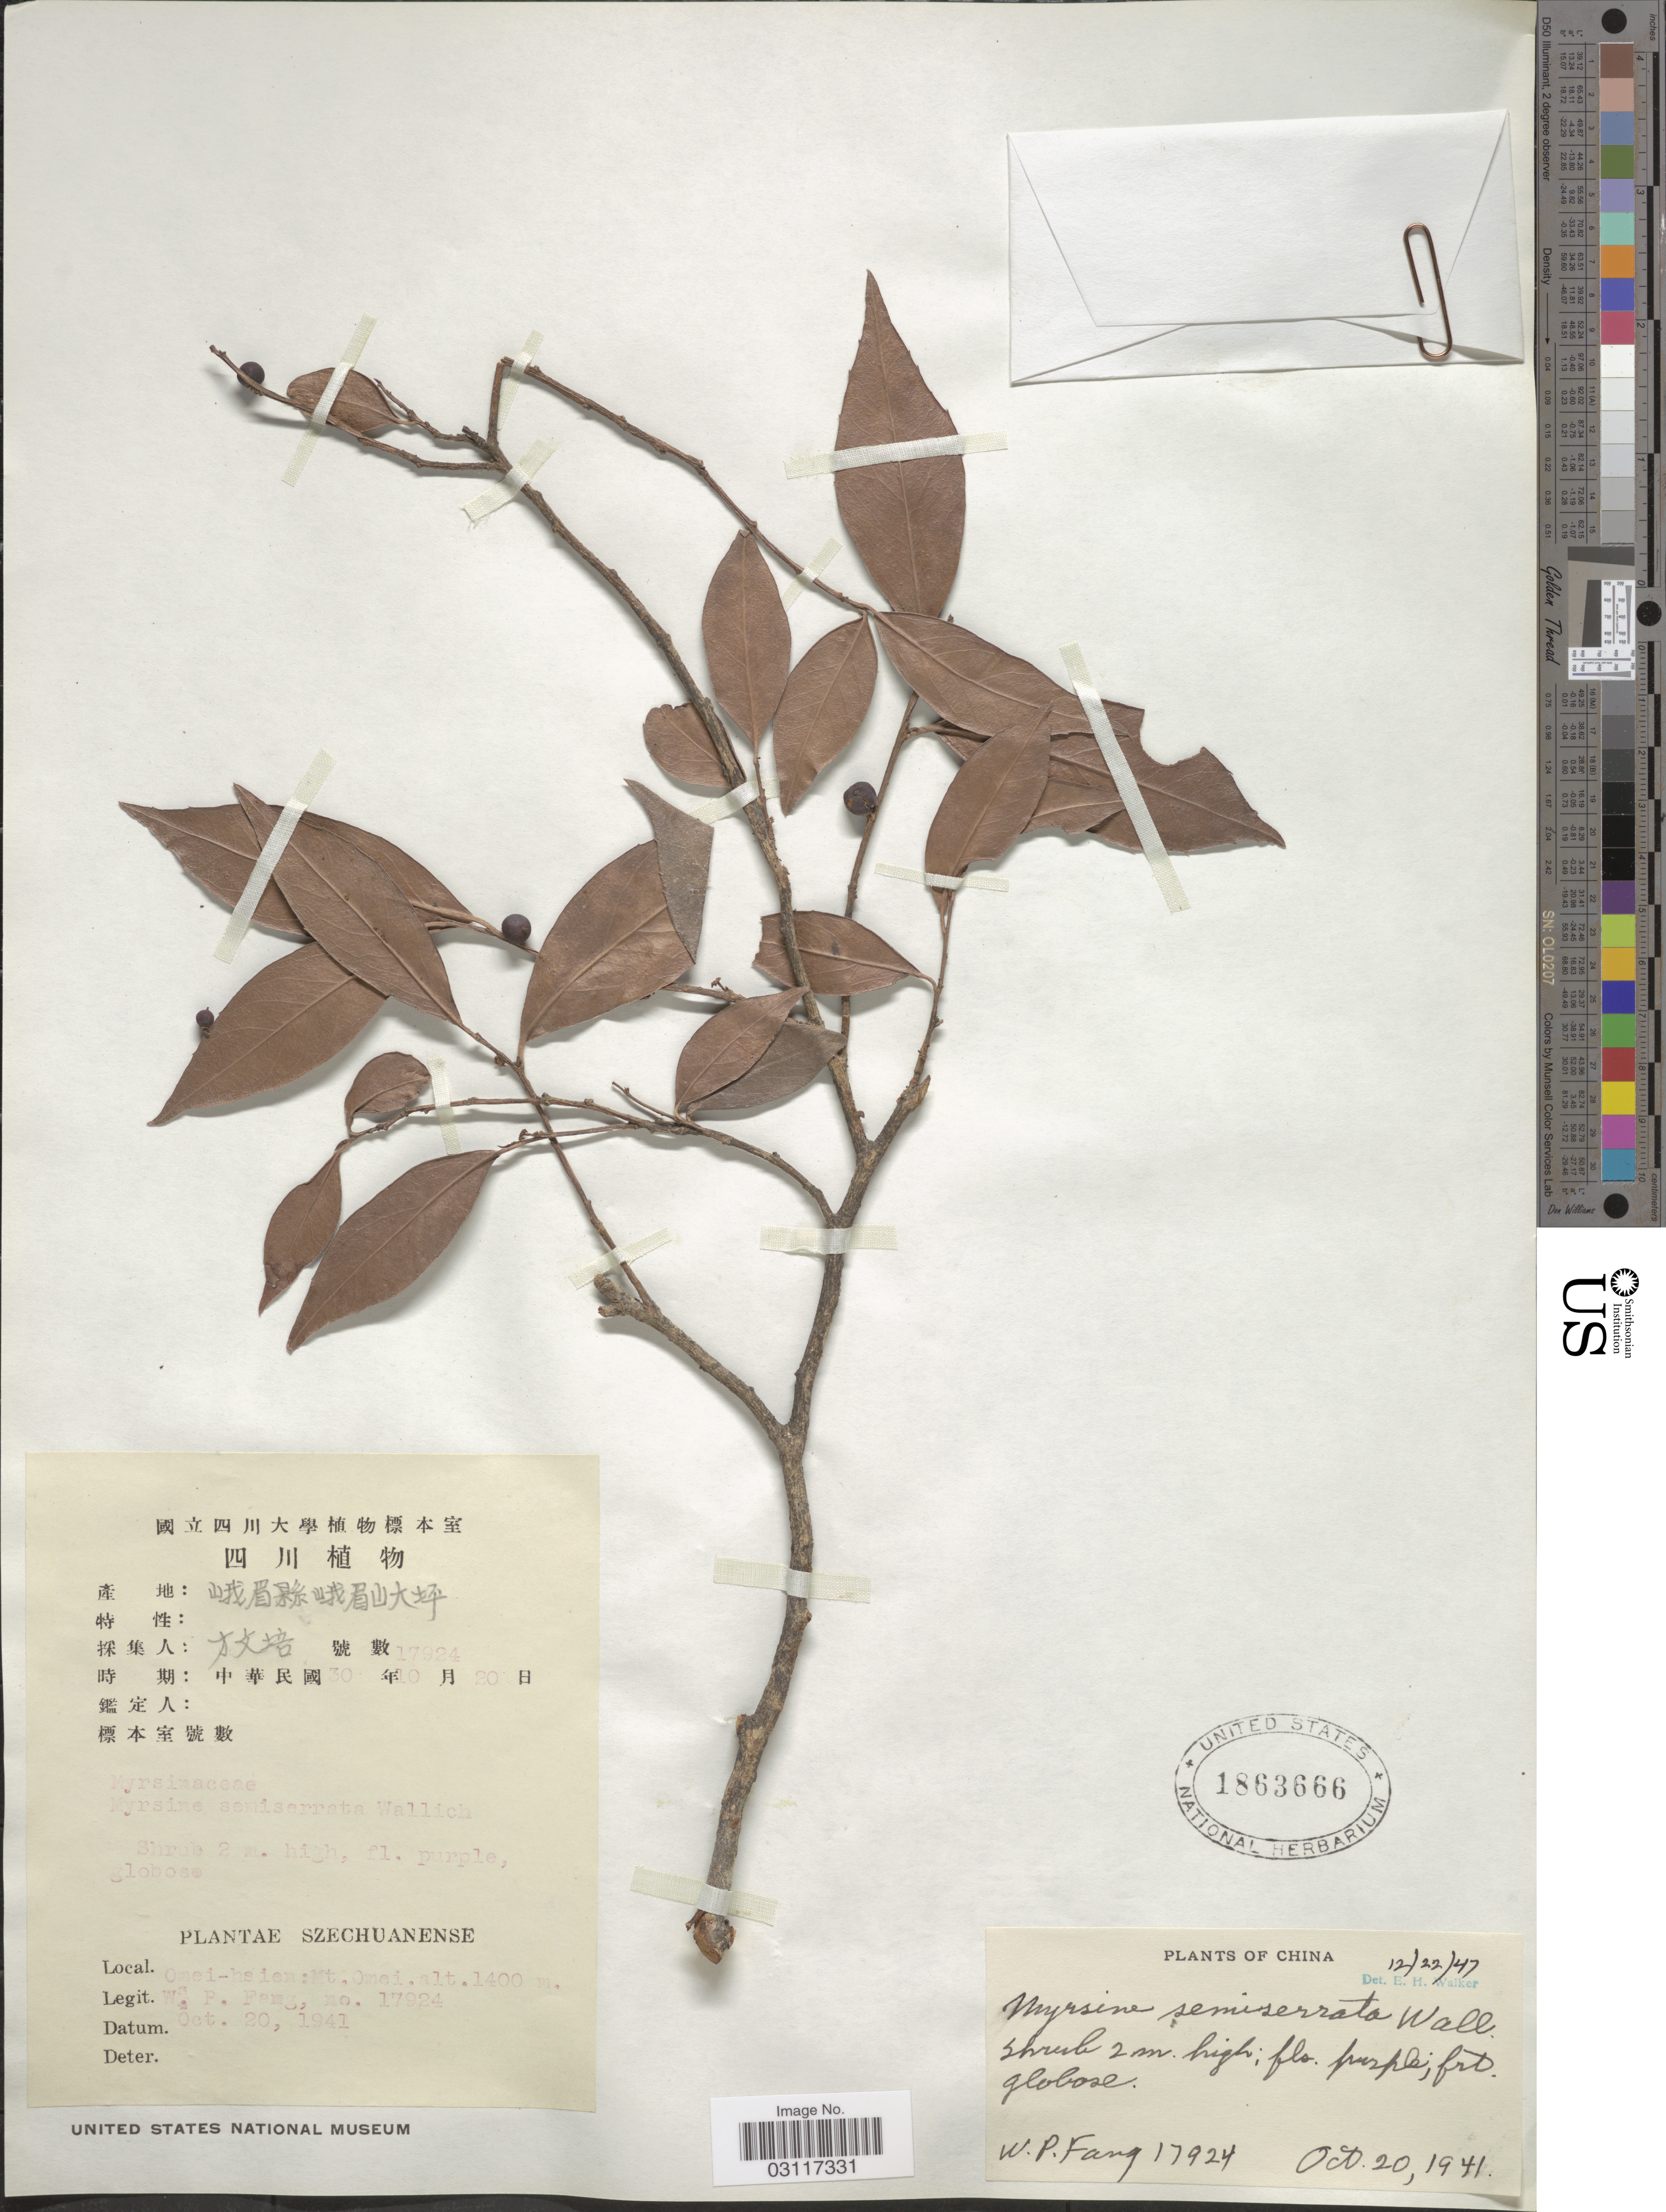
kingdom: Plantae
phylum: Tracheophyta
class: Magnoliopsida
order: Ericales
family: Primulaceae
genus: Myrsine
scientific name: Myrsine semiserrata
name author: Wall.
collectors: W. P. Fang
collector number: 17924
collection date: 1941-10-20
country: China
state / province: Sichuan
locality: Szechuanenses. Omei-hsien: Mt. Omei.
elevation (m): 1400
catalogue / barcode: US 1863666